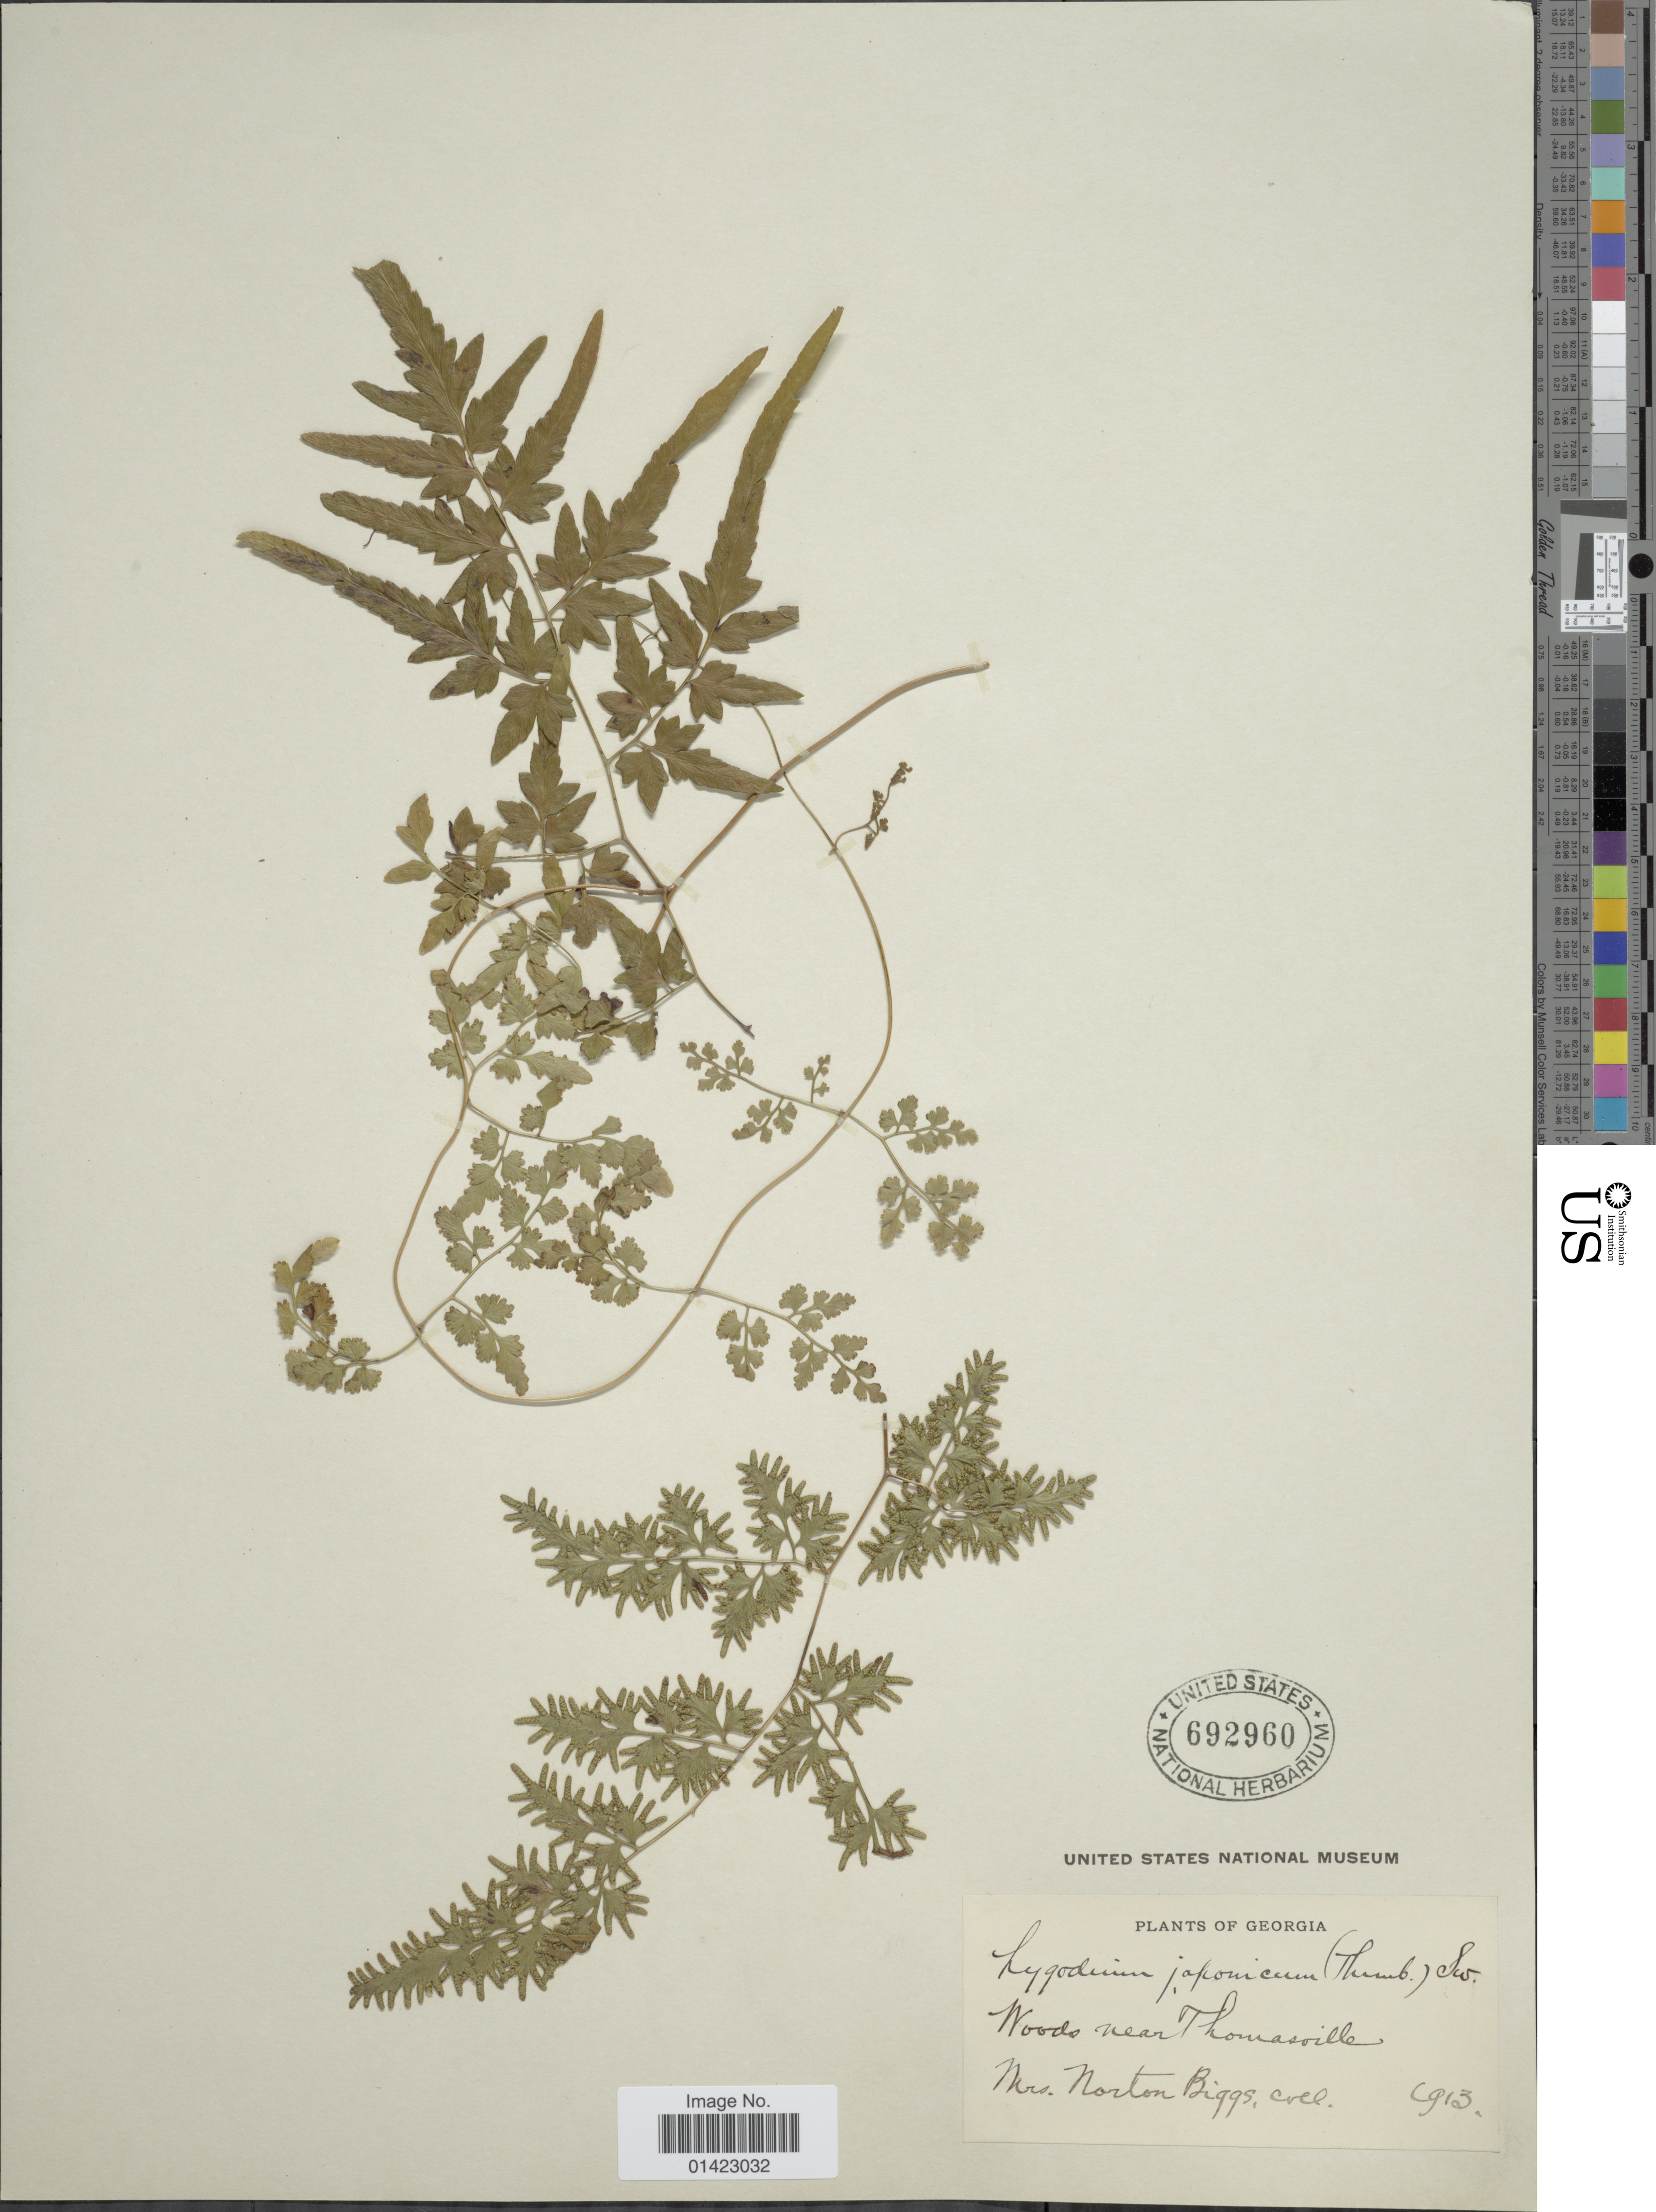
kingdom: Plantae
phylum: Tracheophyta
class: Polypodiopsida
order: Schizaeales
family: Lygodiaceae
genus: Lygodium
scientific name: Lygodium japonicum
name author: (Thunb.) Sw.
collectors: N. Biggs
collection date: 1913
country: United States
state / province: Georgia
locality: Woods near Thomasville, GEorgia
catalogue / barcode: US 692960